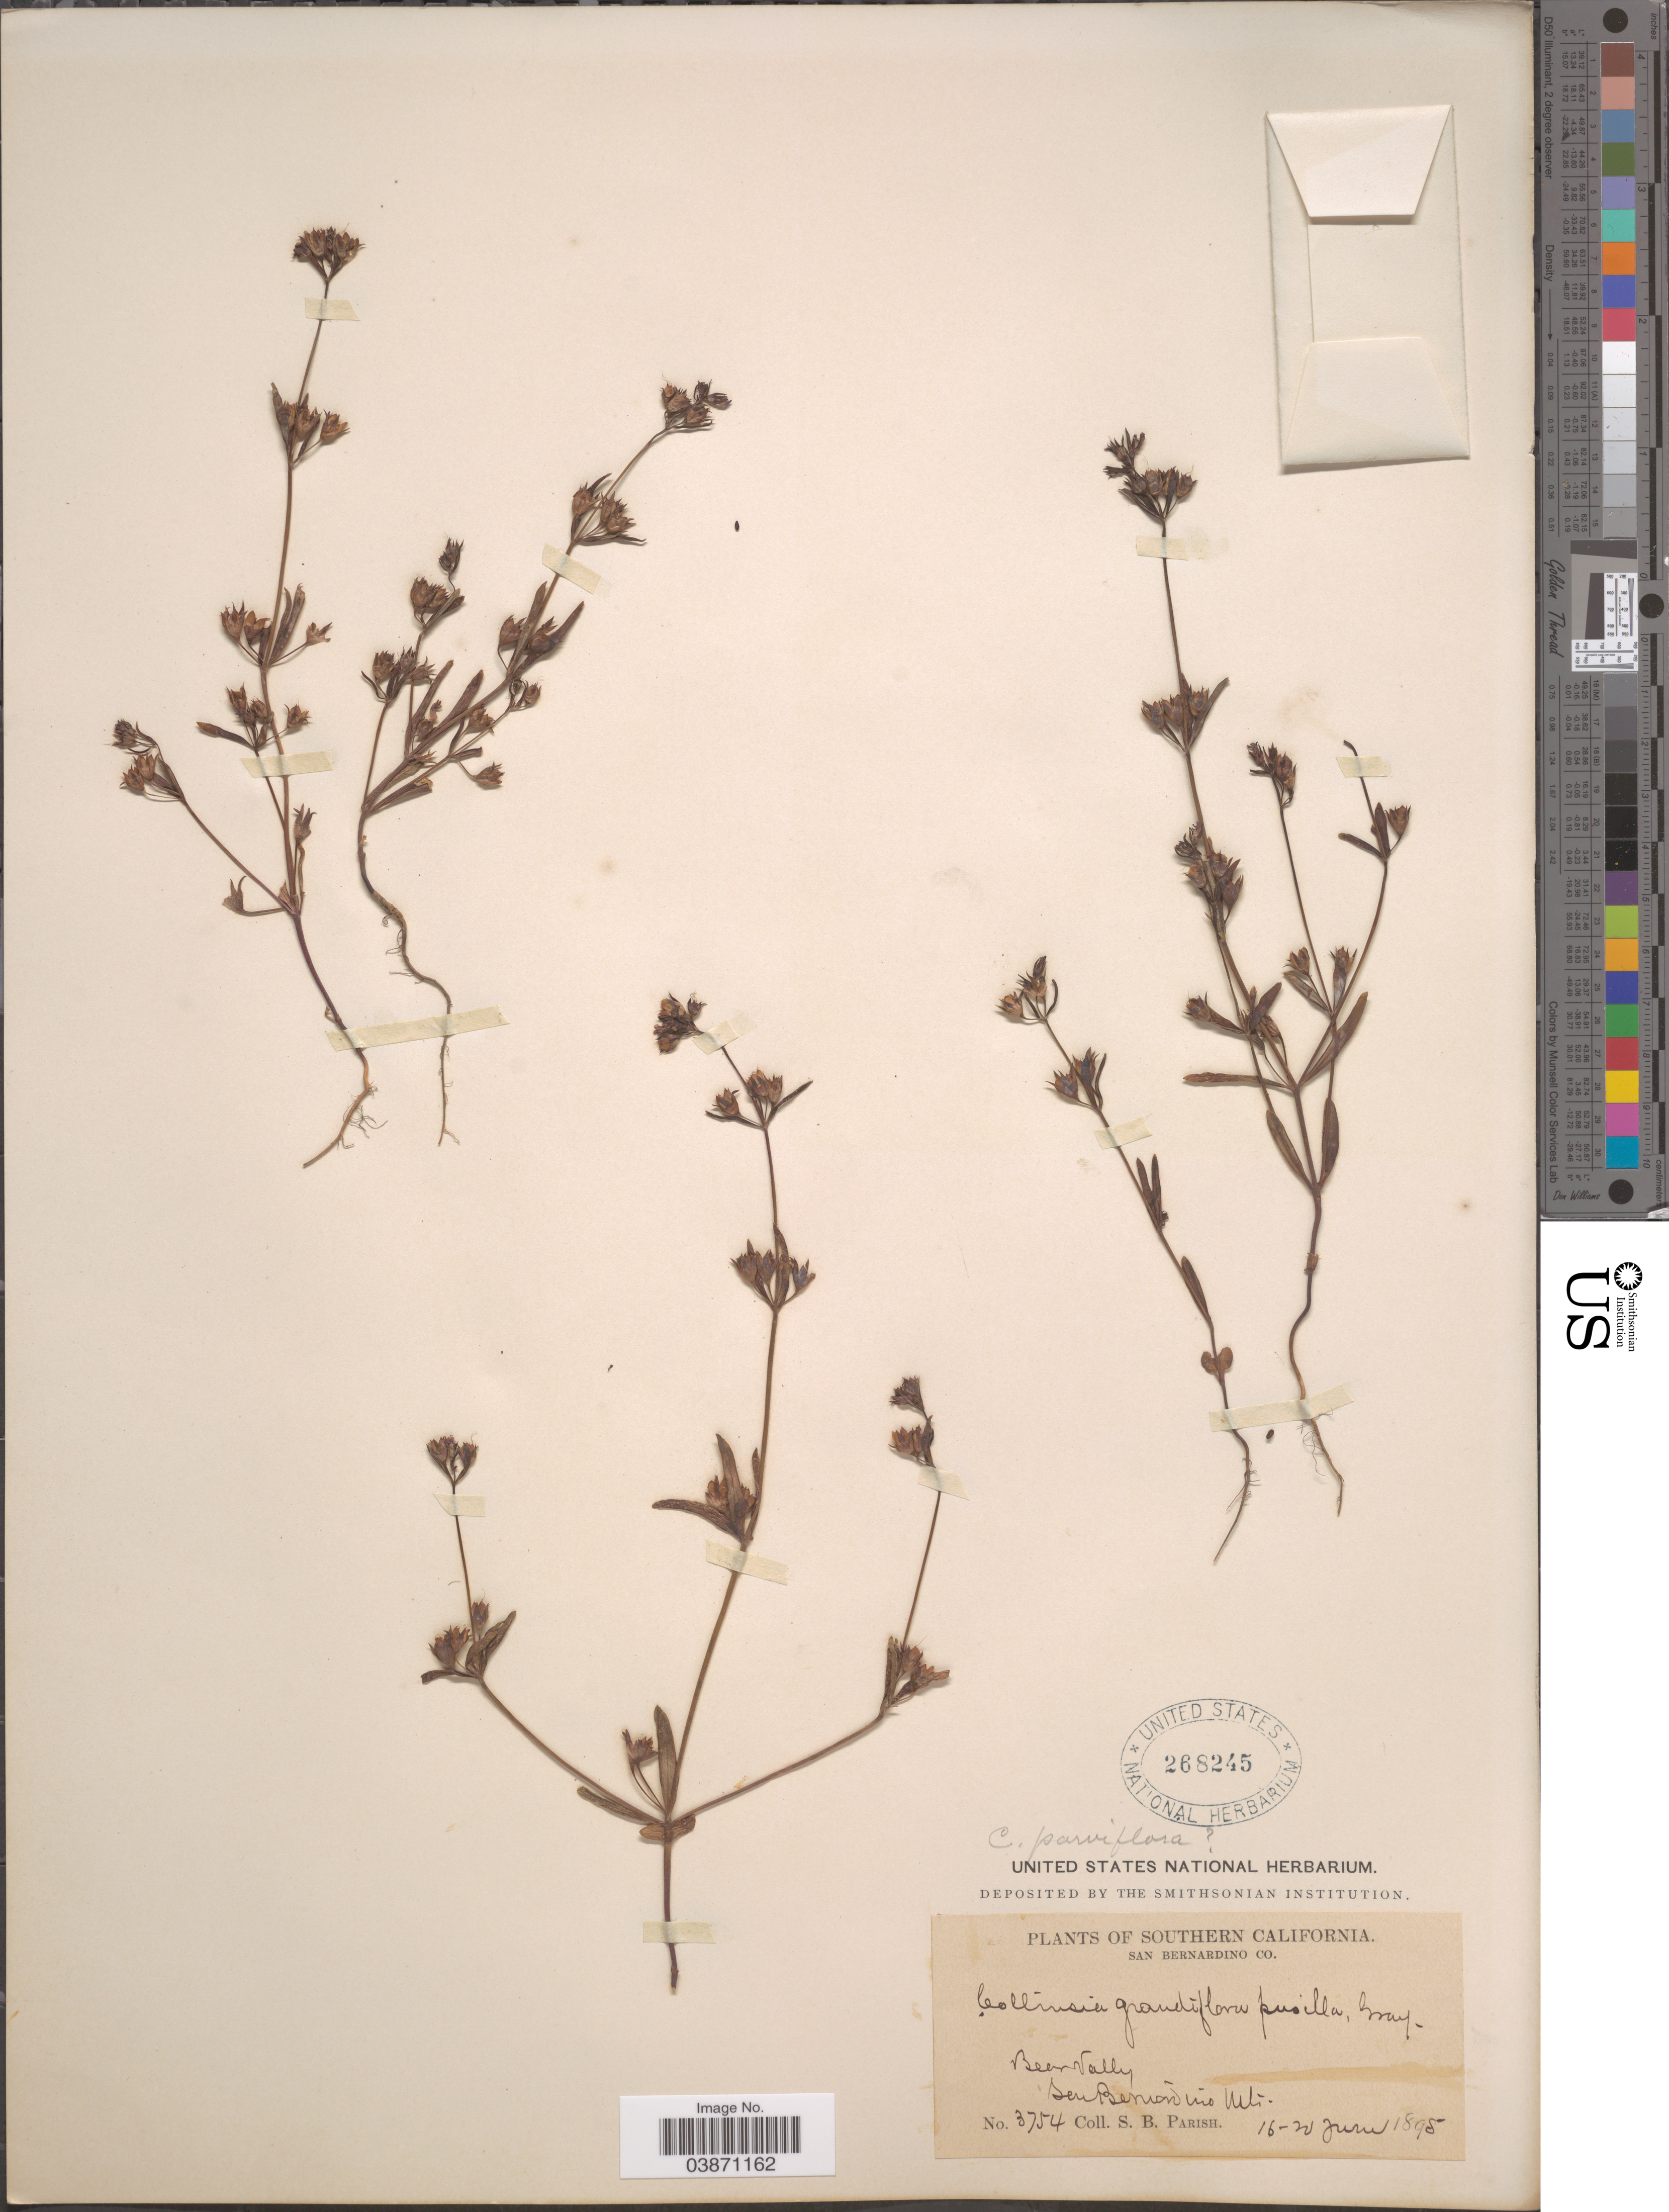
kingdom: Plantae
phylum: Tracheophyta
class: Magnoliopsida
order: Lamiales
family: Plantaginaceae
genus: Collinsia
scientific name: Collinsia grandiflora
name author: Lindl.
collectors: S. B. Parish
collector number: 3754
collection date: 1895-06-16/1895-06-20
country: United States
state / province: California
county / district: San Bernardino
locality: Southern California. San Bernardino Co. Beer Valley. San Bernardino Mts.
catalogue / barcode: US 268245